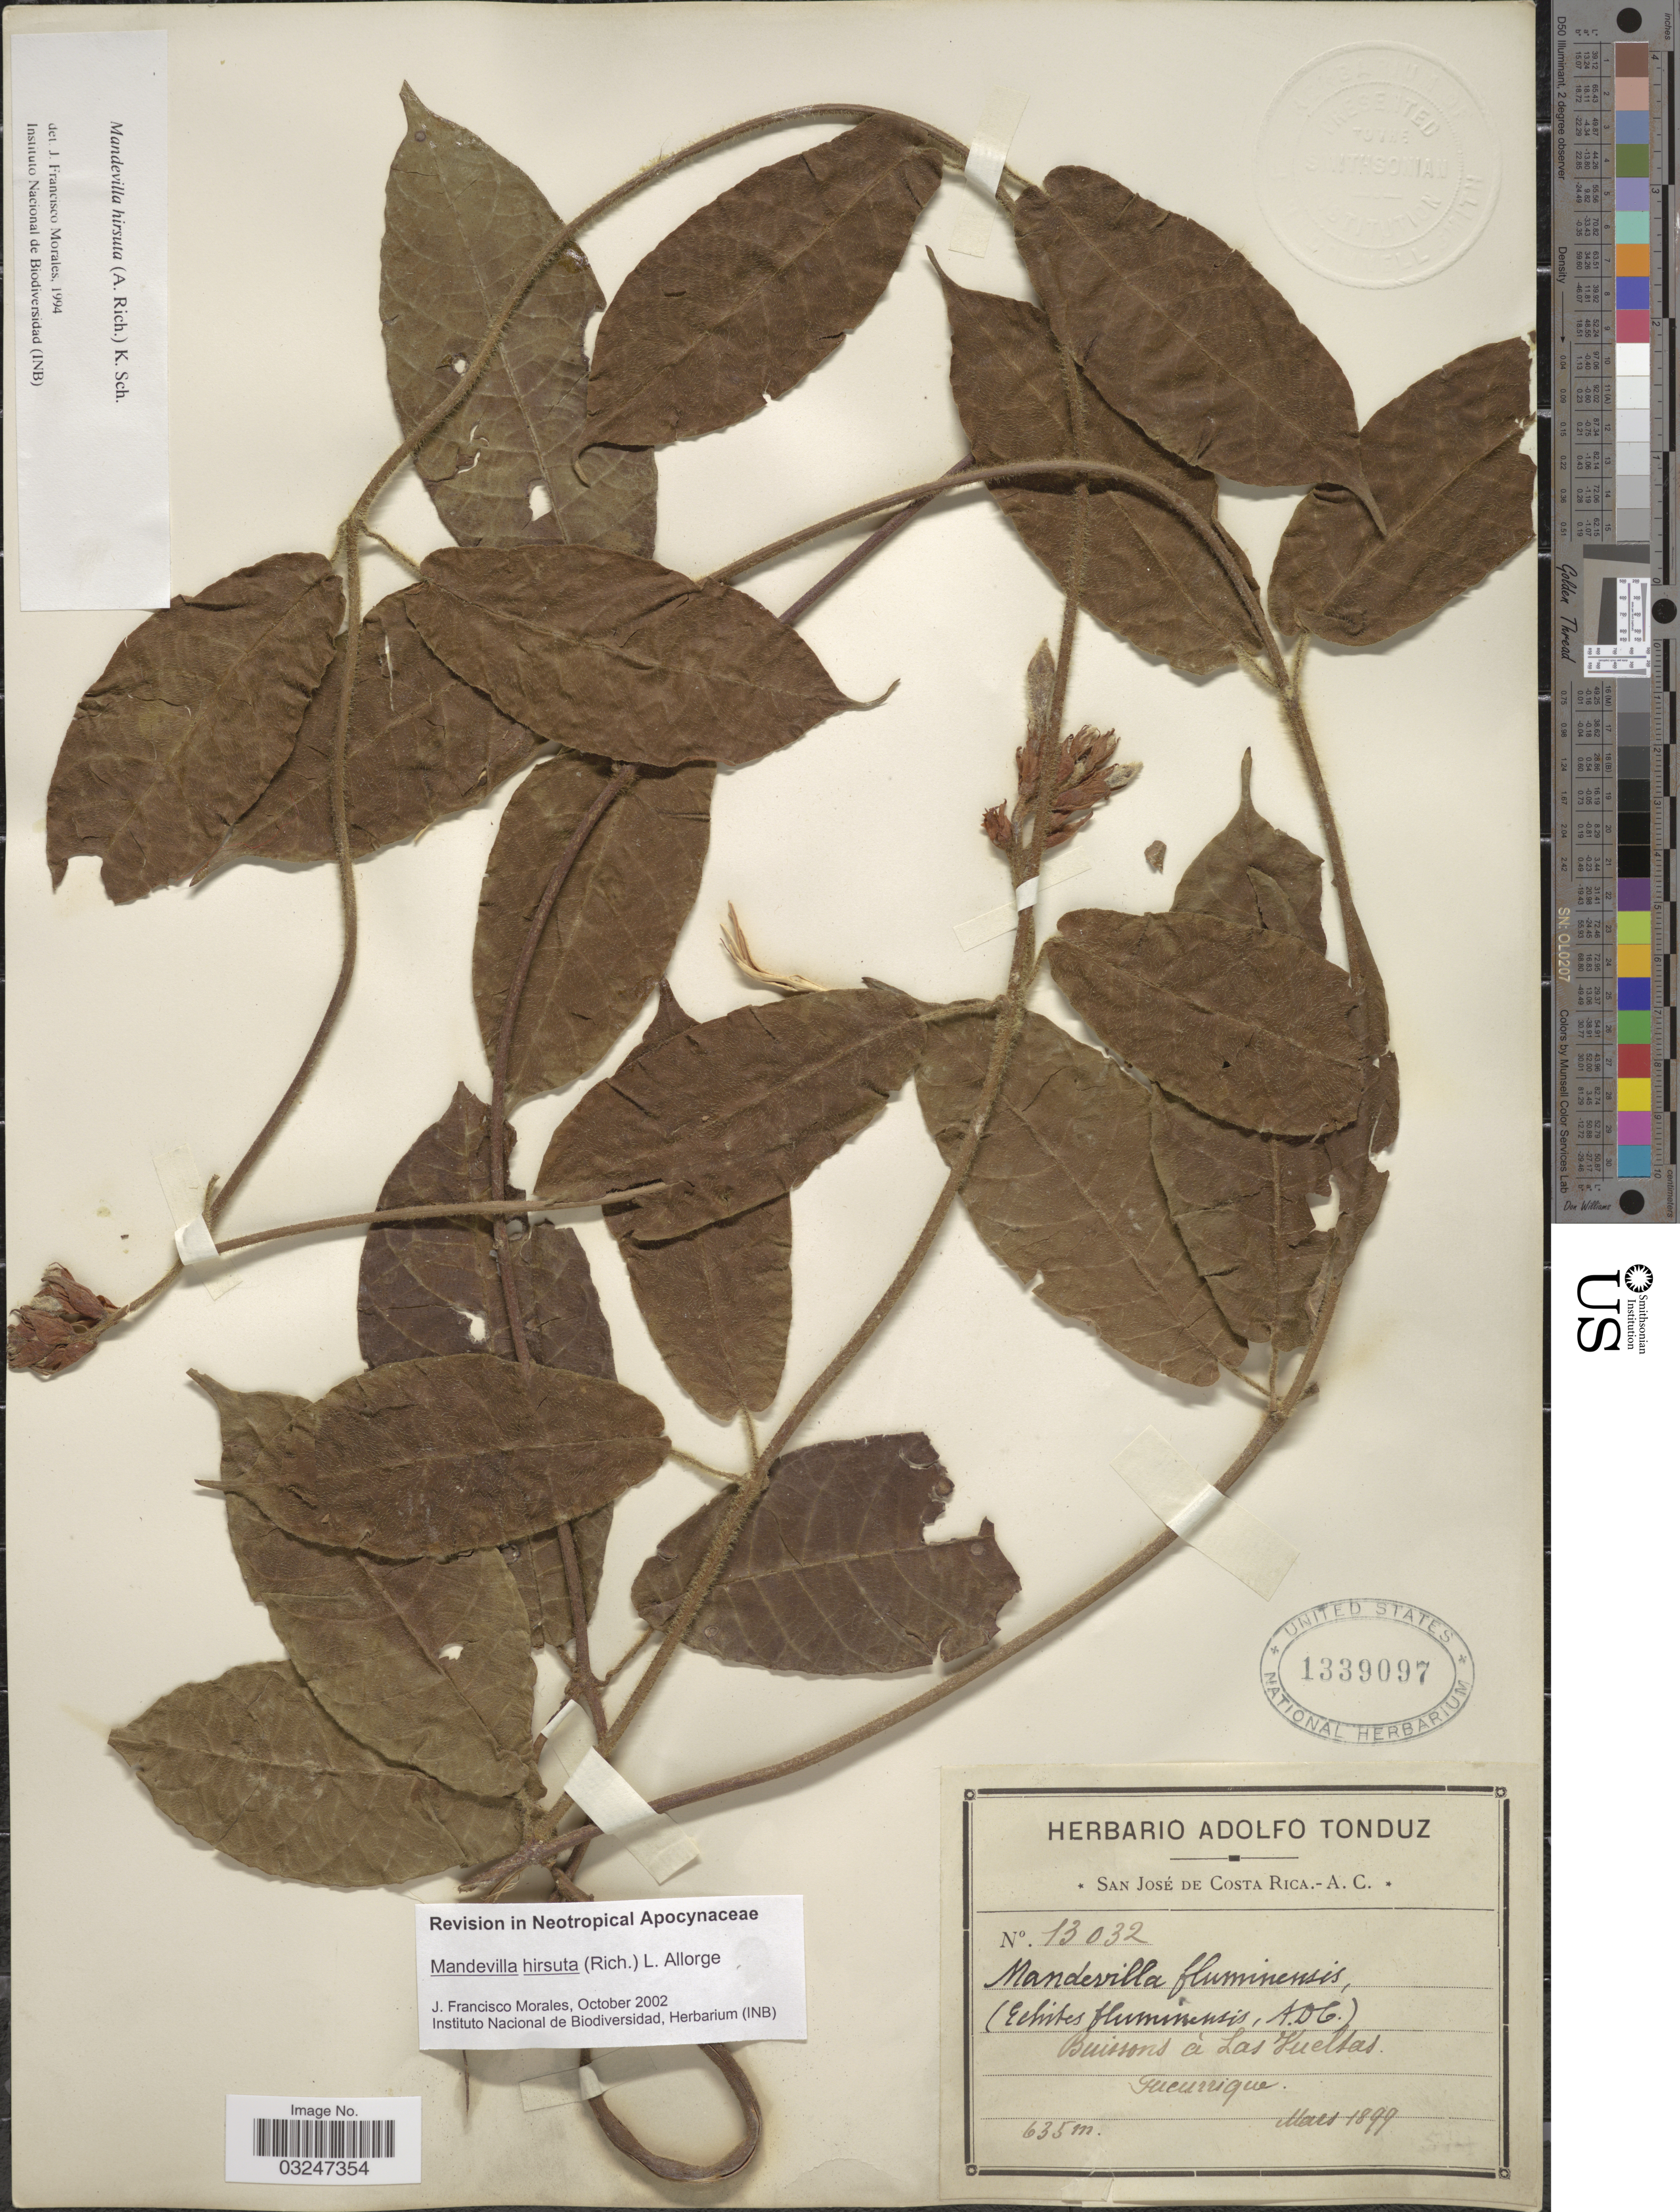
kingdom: Plantae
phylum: Tracheophyta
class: Magnoliopsida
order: Gentianales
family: Apocynaceae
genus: Mandevilla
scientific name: Mandevilla hirsuta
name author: (Rich.) K. Schum.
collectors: ex Herb. Adolfo Tonduz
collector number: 13032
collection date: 1899-03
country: Costa Rica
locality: Buissons à Las Vueltas. Tucurrique.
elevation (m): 635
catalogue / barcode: US 1339097